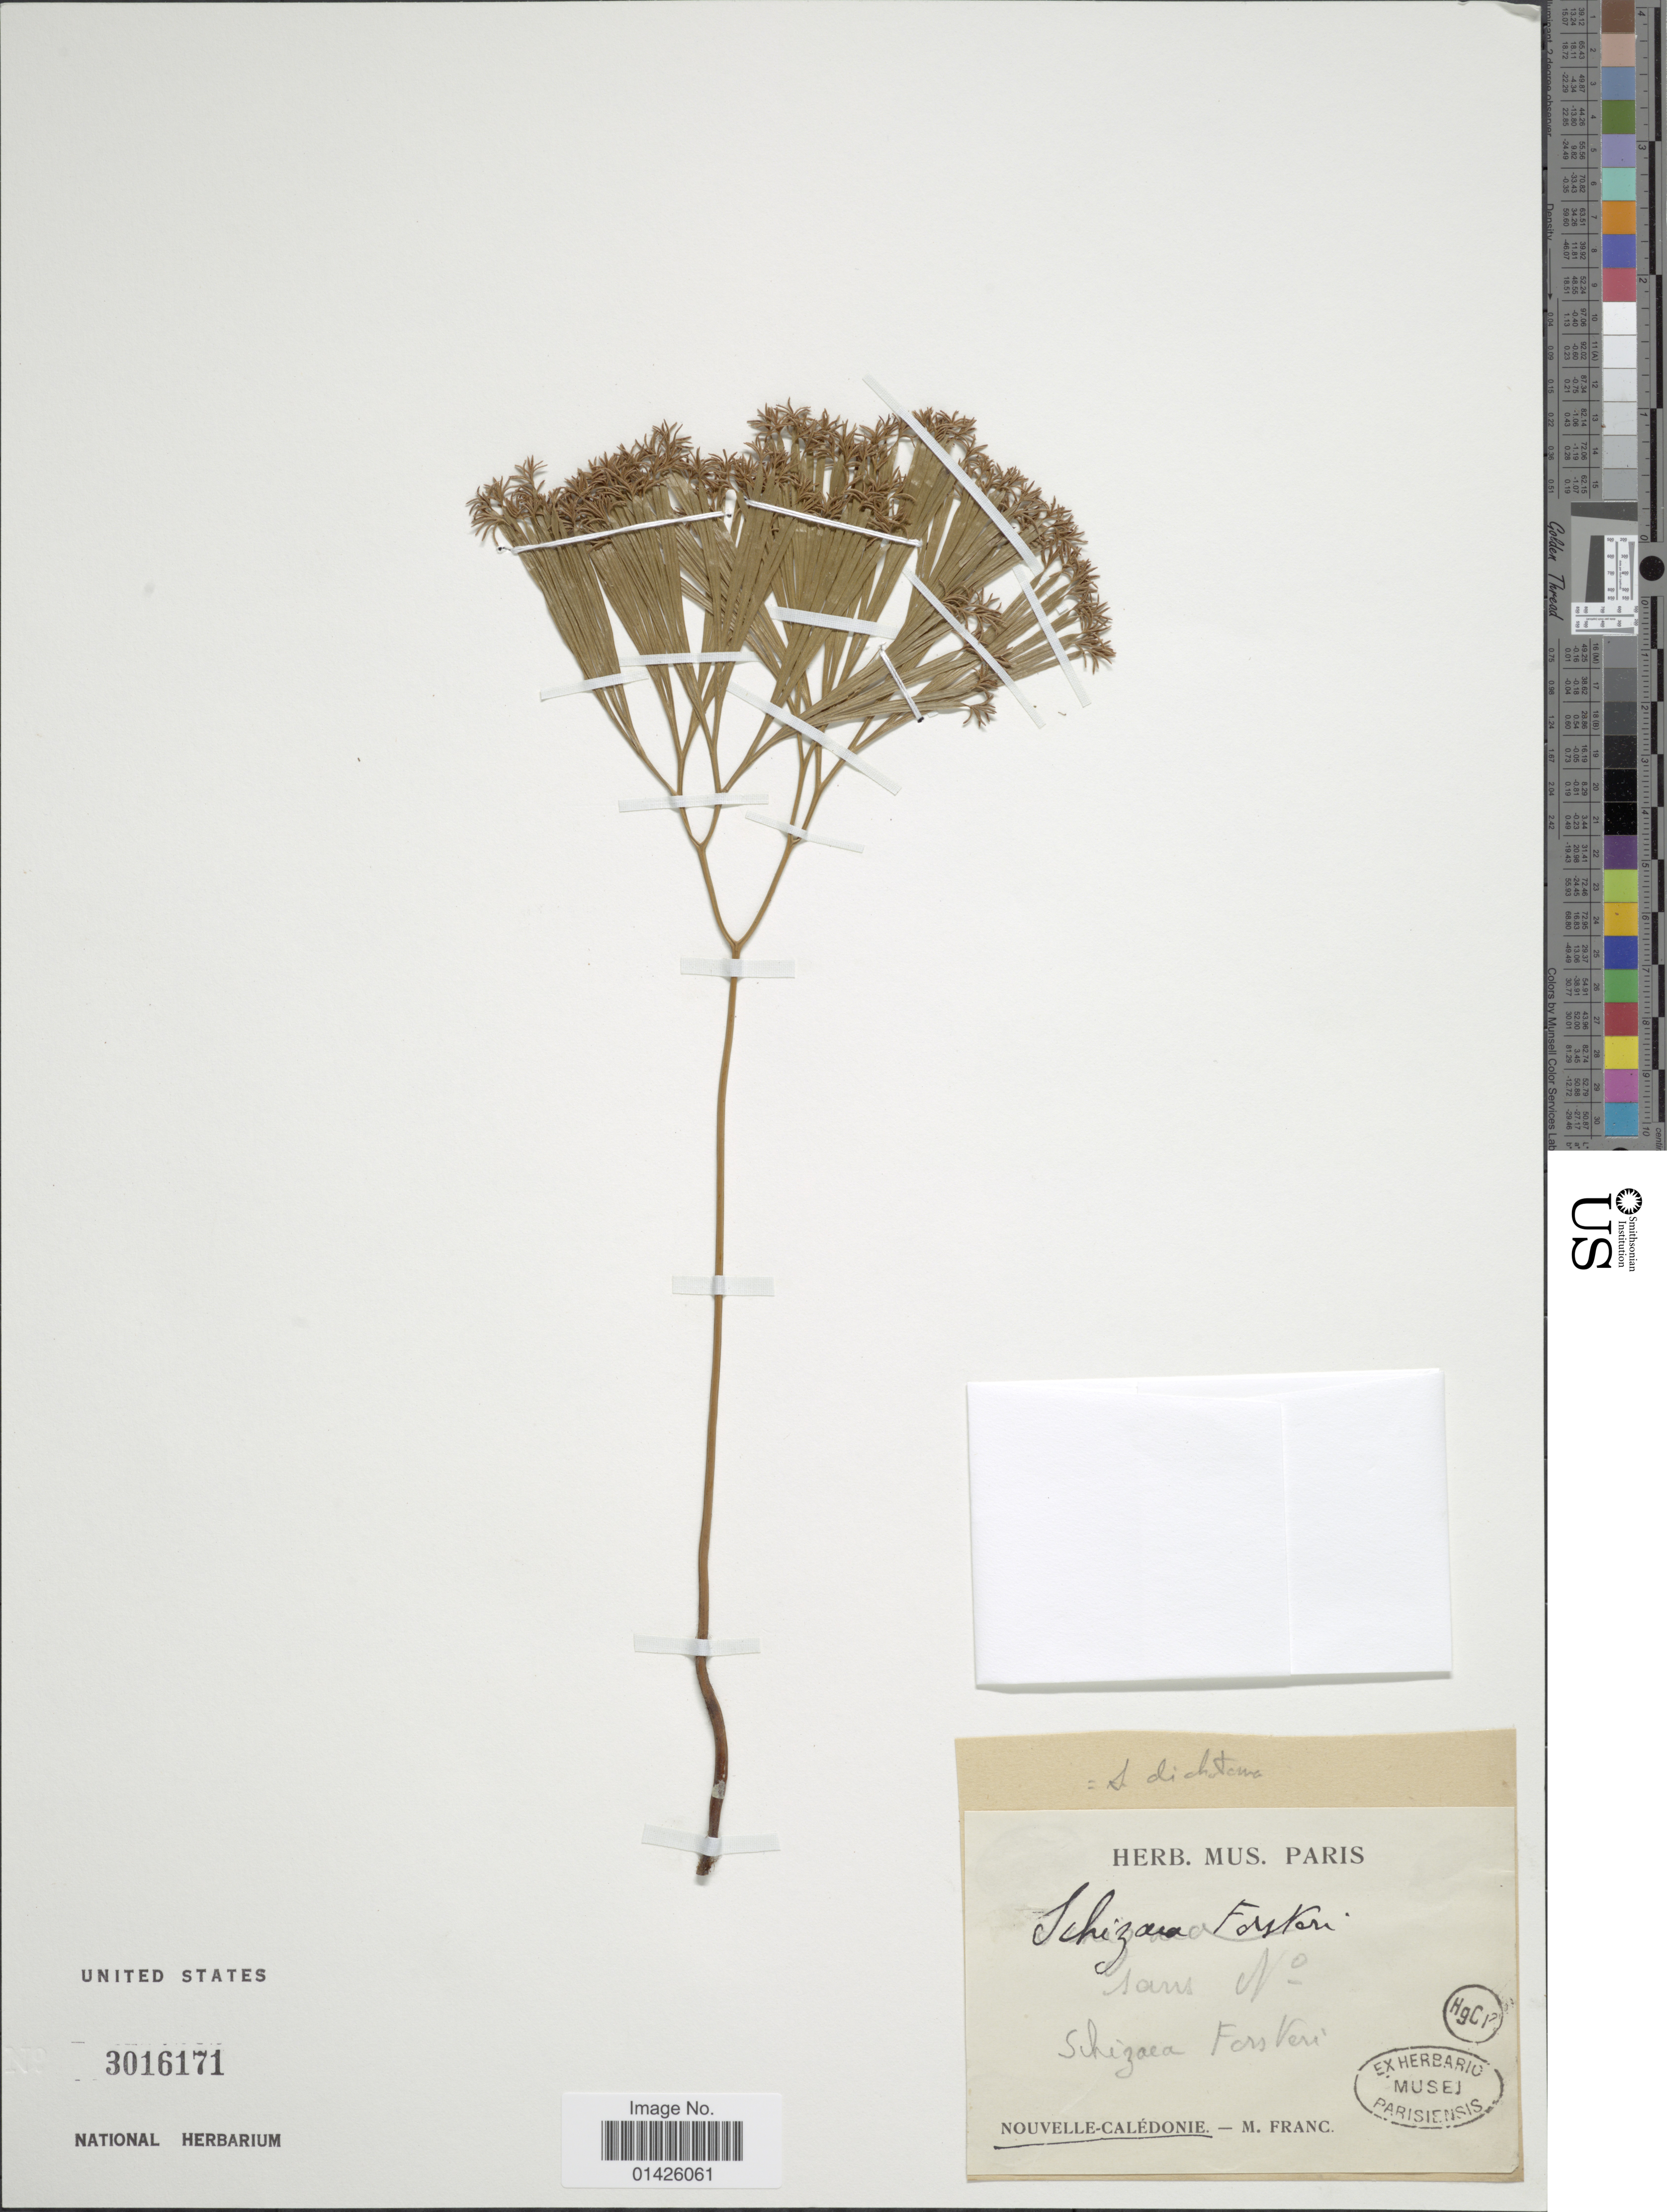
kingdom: Plantae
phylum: Tracheophyta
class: Polypodiopsida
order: Schizaeales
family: Schizaeaceae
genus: Schizaea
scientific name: Schizaea dichotoma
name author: (L.) J. Sm.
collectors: M. Franc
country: New Caledonia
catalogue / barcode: US 3016171